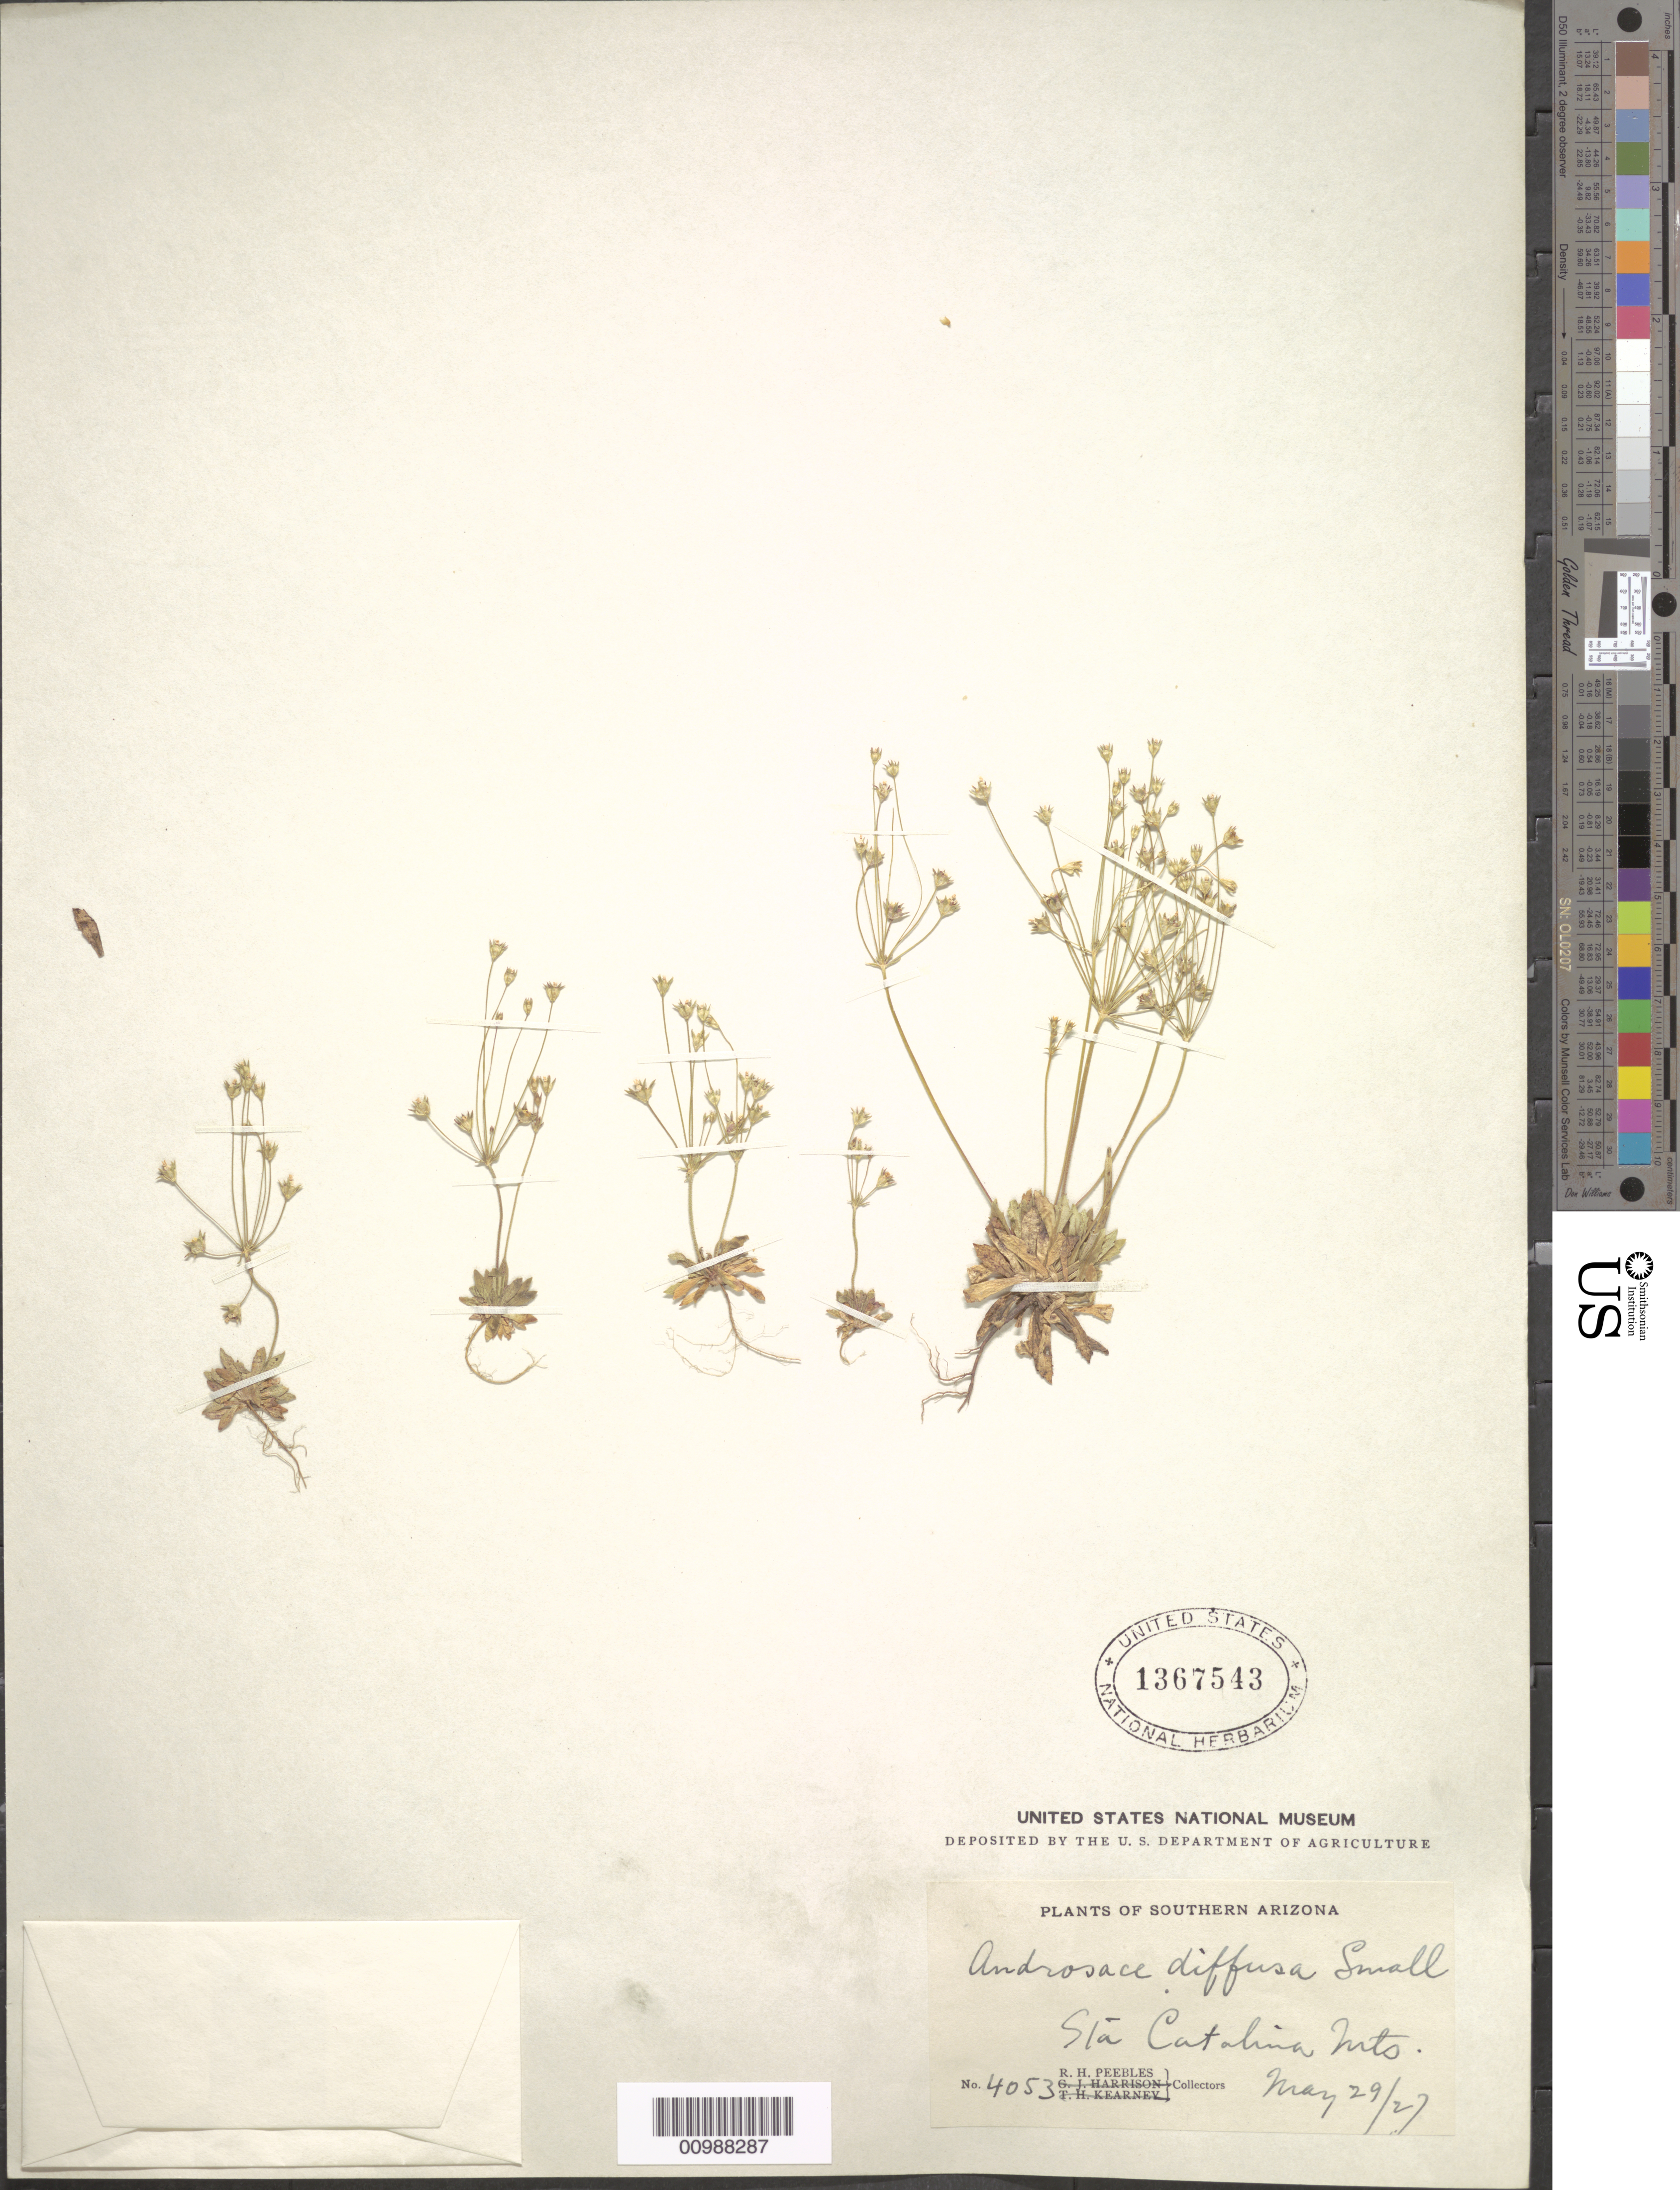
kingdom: Plantae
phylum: Tracheophyta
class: Magnoliopsida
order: Ericales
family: Primulaceae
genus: Androsace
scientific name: Androsace septentrionalis var. glandulosa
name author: (Wooton & Standl.) H. St. John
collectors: R. H. Peebles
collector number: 4053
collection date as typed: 29 May 1927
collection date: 1927-05-29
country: United States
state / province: Arizona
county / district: Pima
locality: Santa Catalina Mountains.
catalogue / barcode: US 1367543